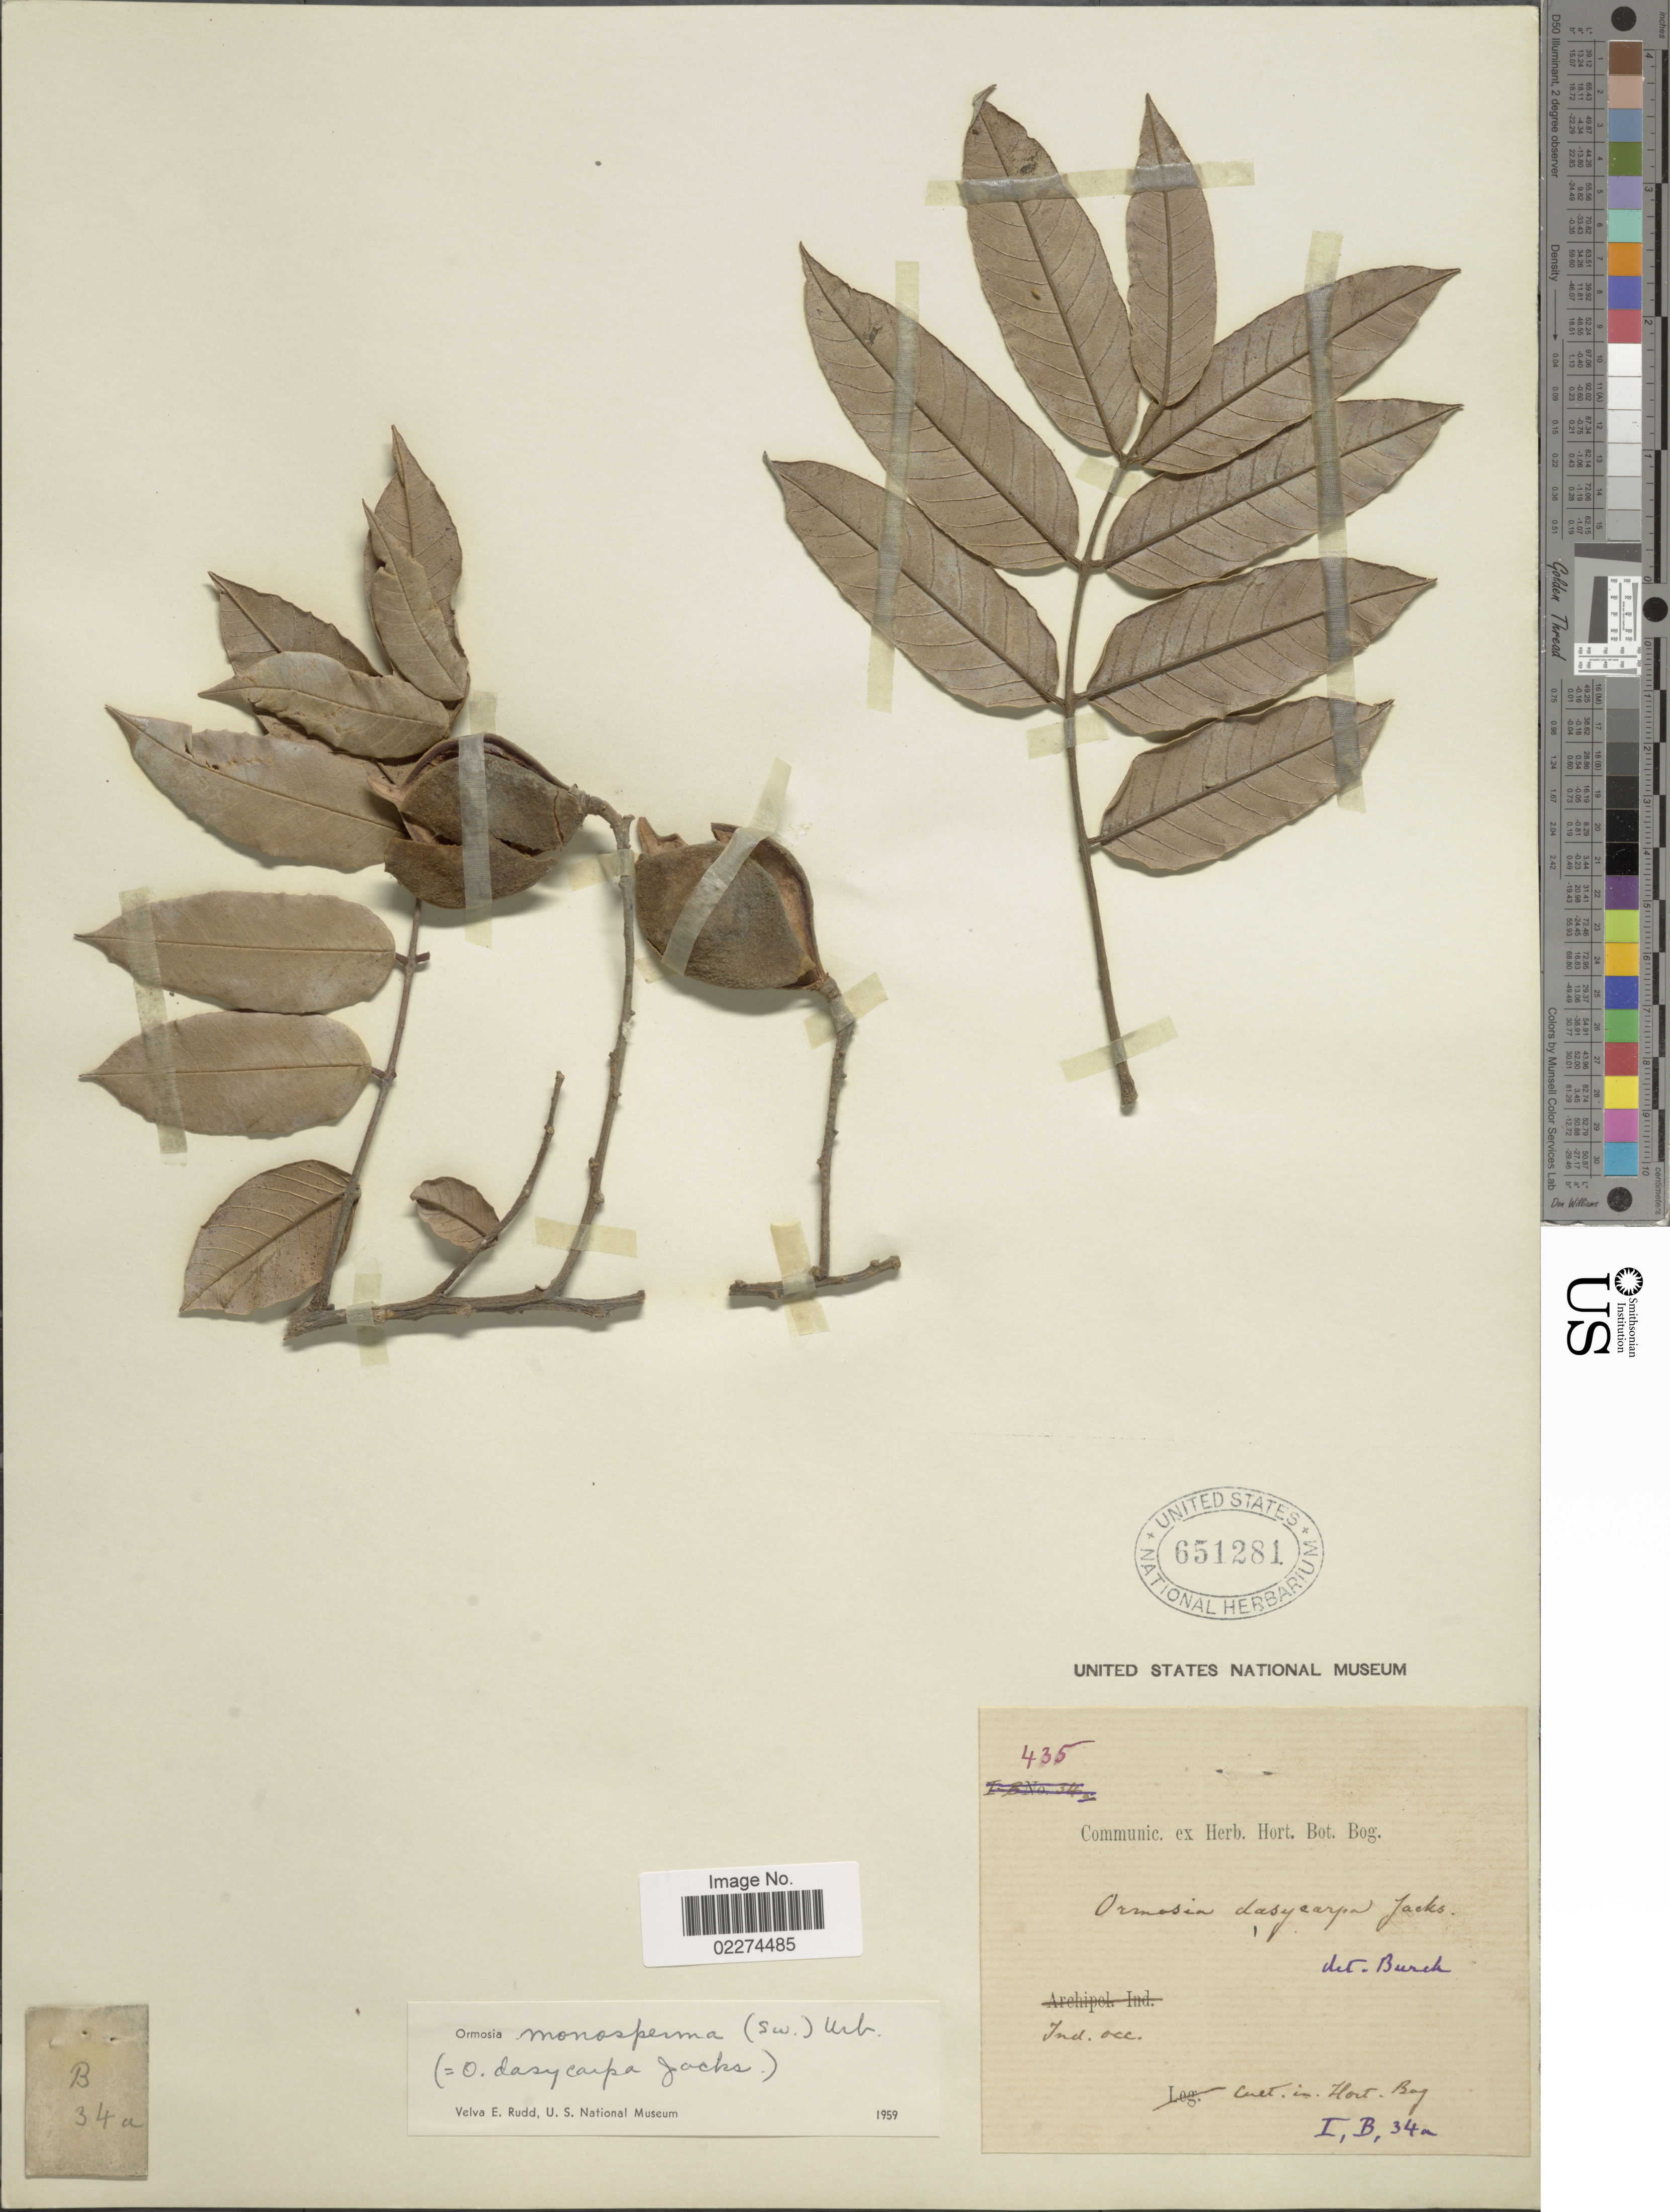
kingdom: Plantae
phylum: Tracheophyta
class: Magnoliopsida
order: Fabales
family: Fabaceae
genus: Ormosia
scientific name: Ormosia monosperma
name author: (Sw.) Urb.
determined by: Torke, Benjamin M.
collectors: Cult. In Hort. Bog.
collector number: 435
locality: Ind. occ.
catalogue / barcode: US 651281